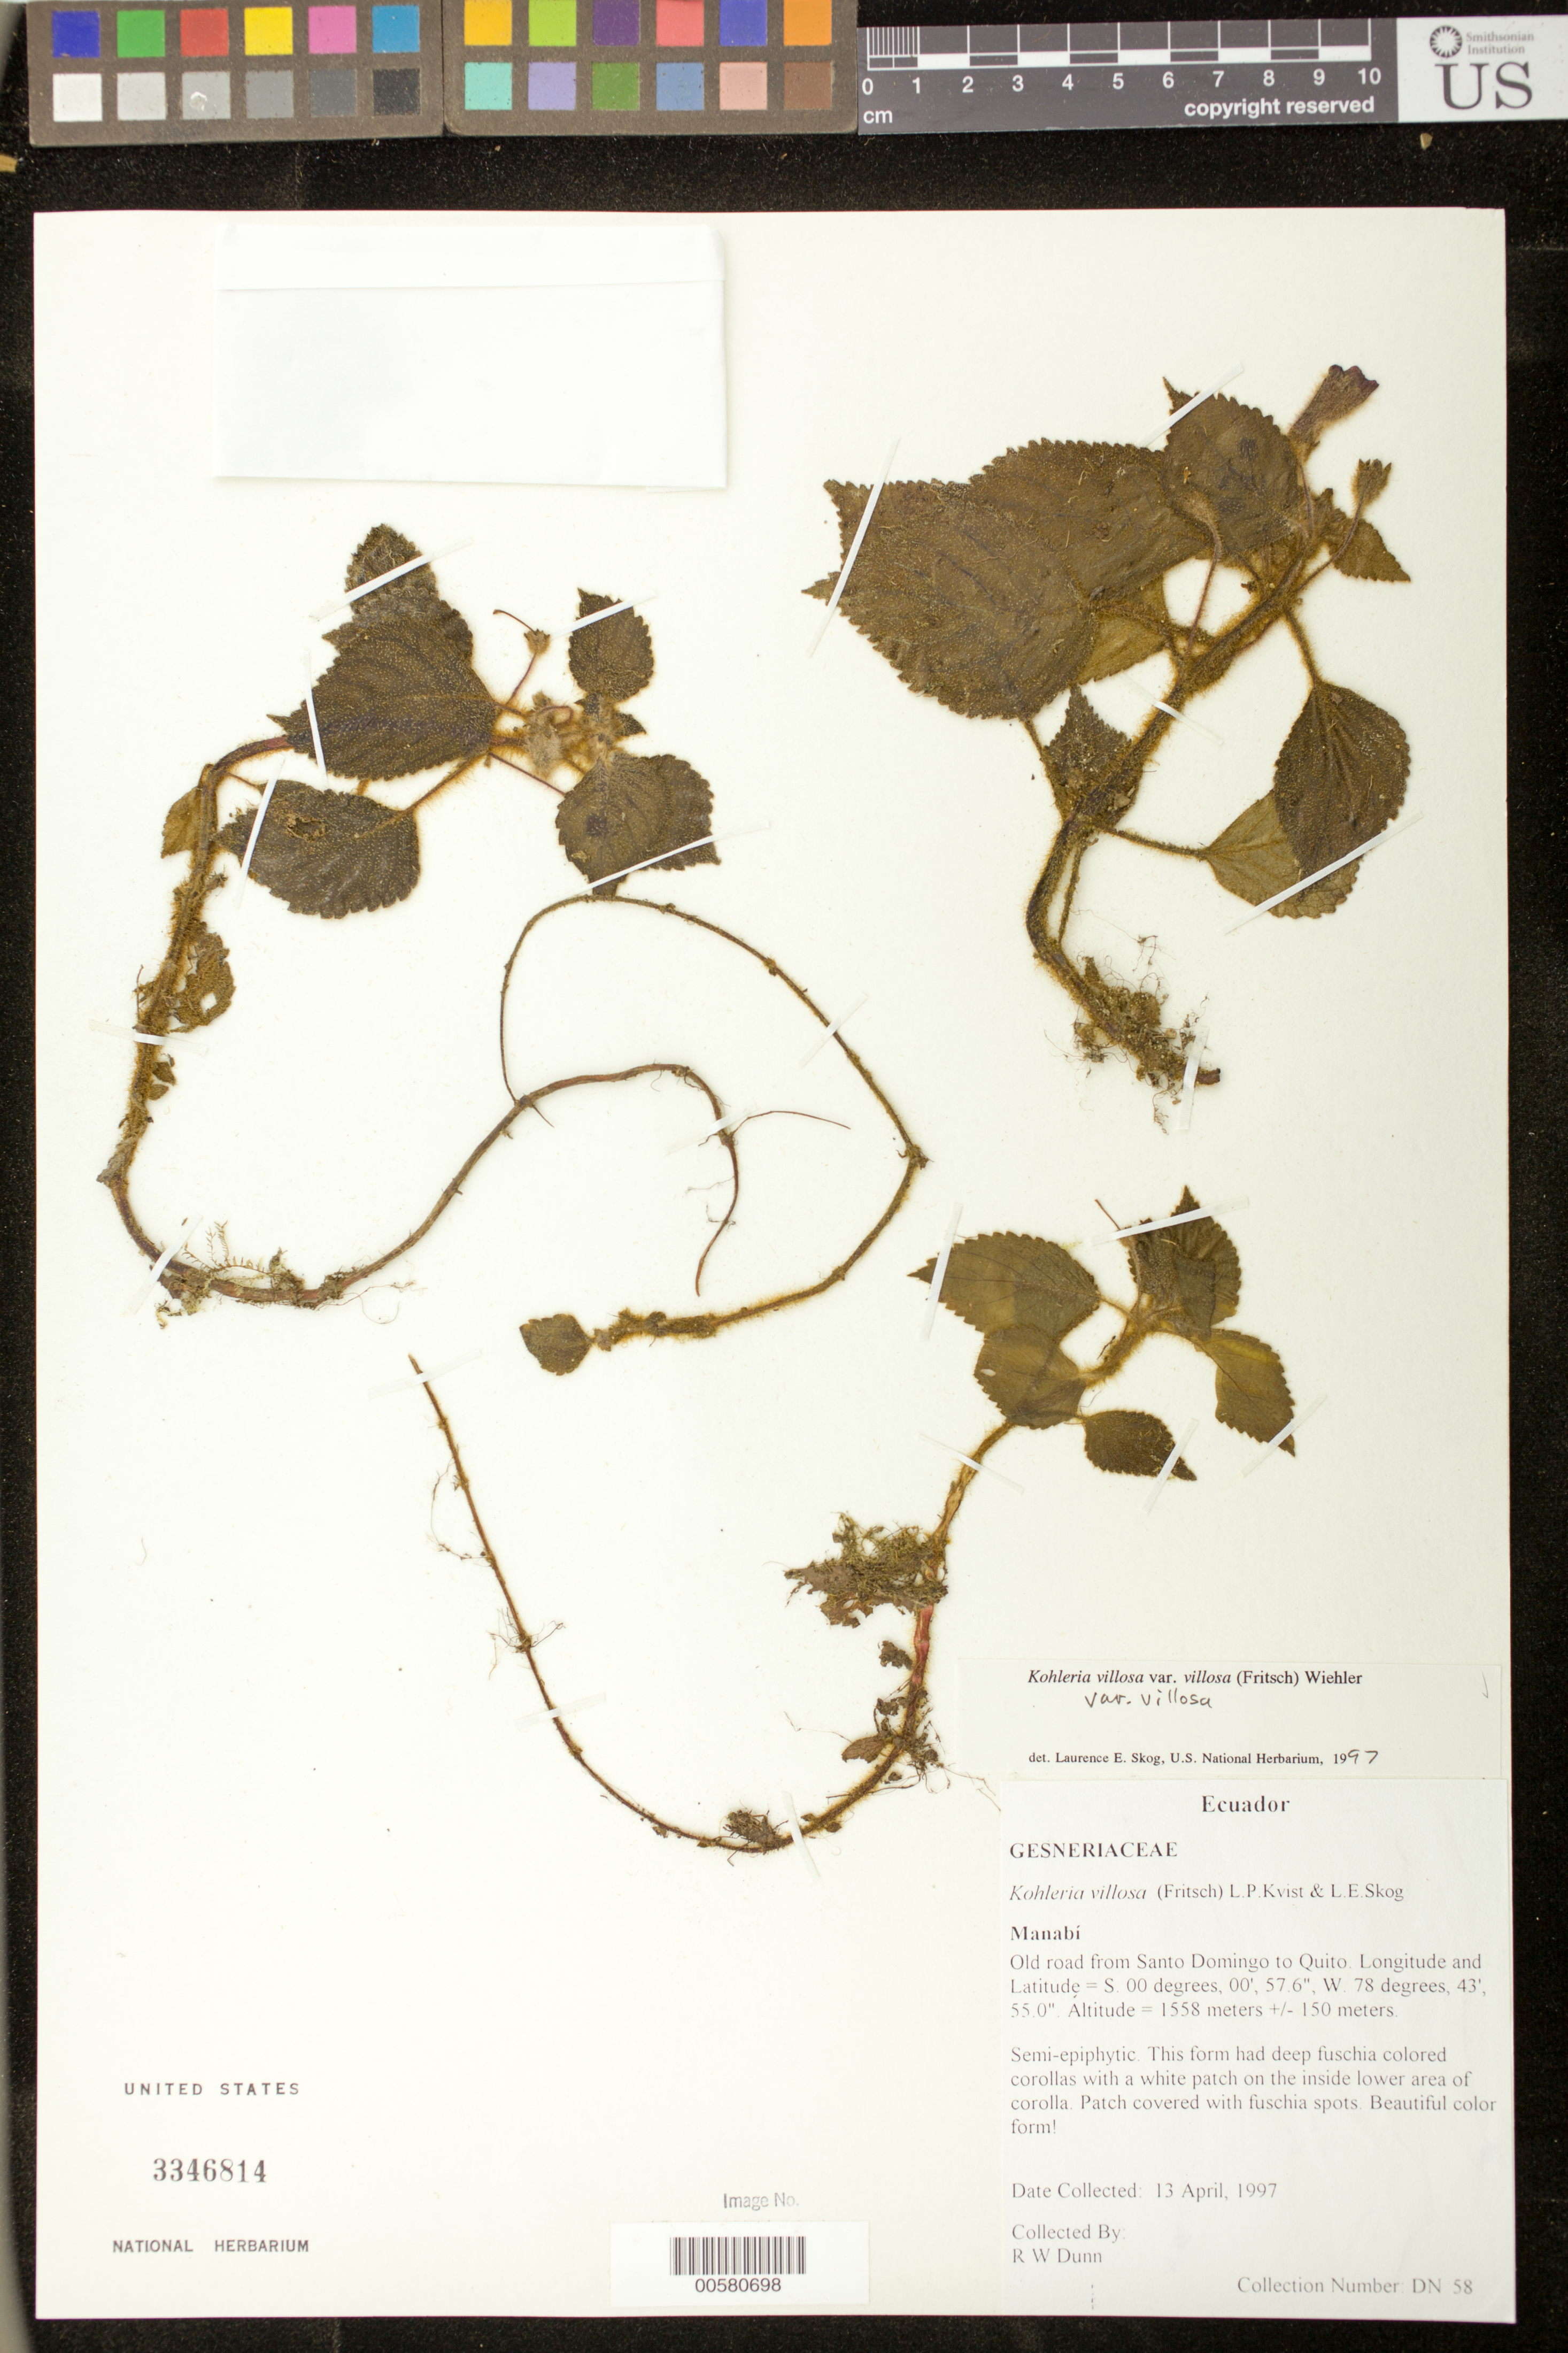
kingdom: Plantae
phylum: Tracheophyta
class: Magnoliopsida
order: Lamiales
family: Gesneriaceae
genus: Kohleria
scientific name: Kohleria villosa var. villosa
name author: (Fritsch) Wiehler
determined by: Skog, Laurence E.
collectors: R. Dunn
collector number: DN 58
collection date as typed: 13 Apr 1997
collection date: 1997-04-13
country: Ecuador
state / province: Pichincha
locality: Old road from Santo Domingo to Quito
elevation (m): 1400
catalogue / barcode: US 3346814